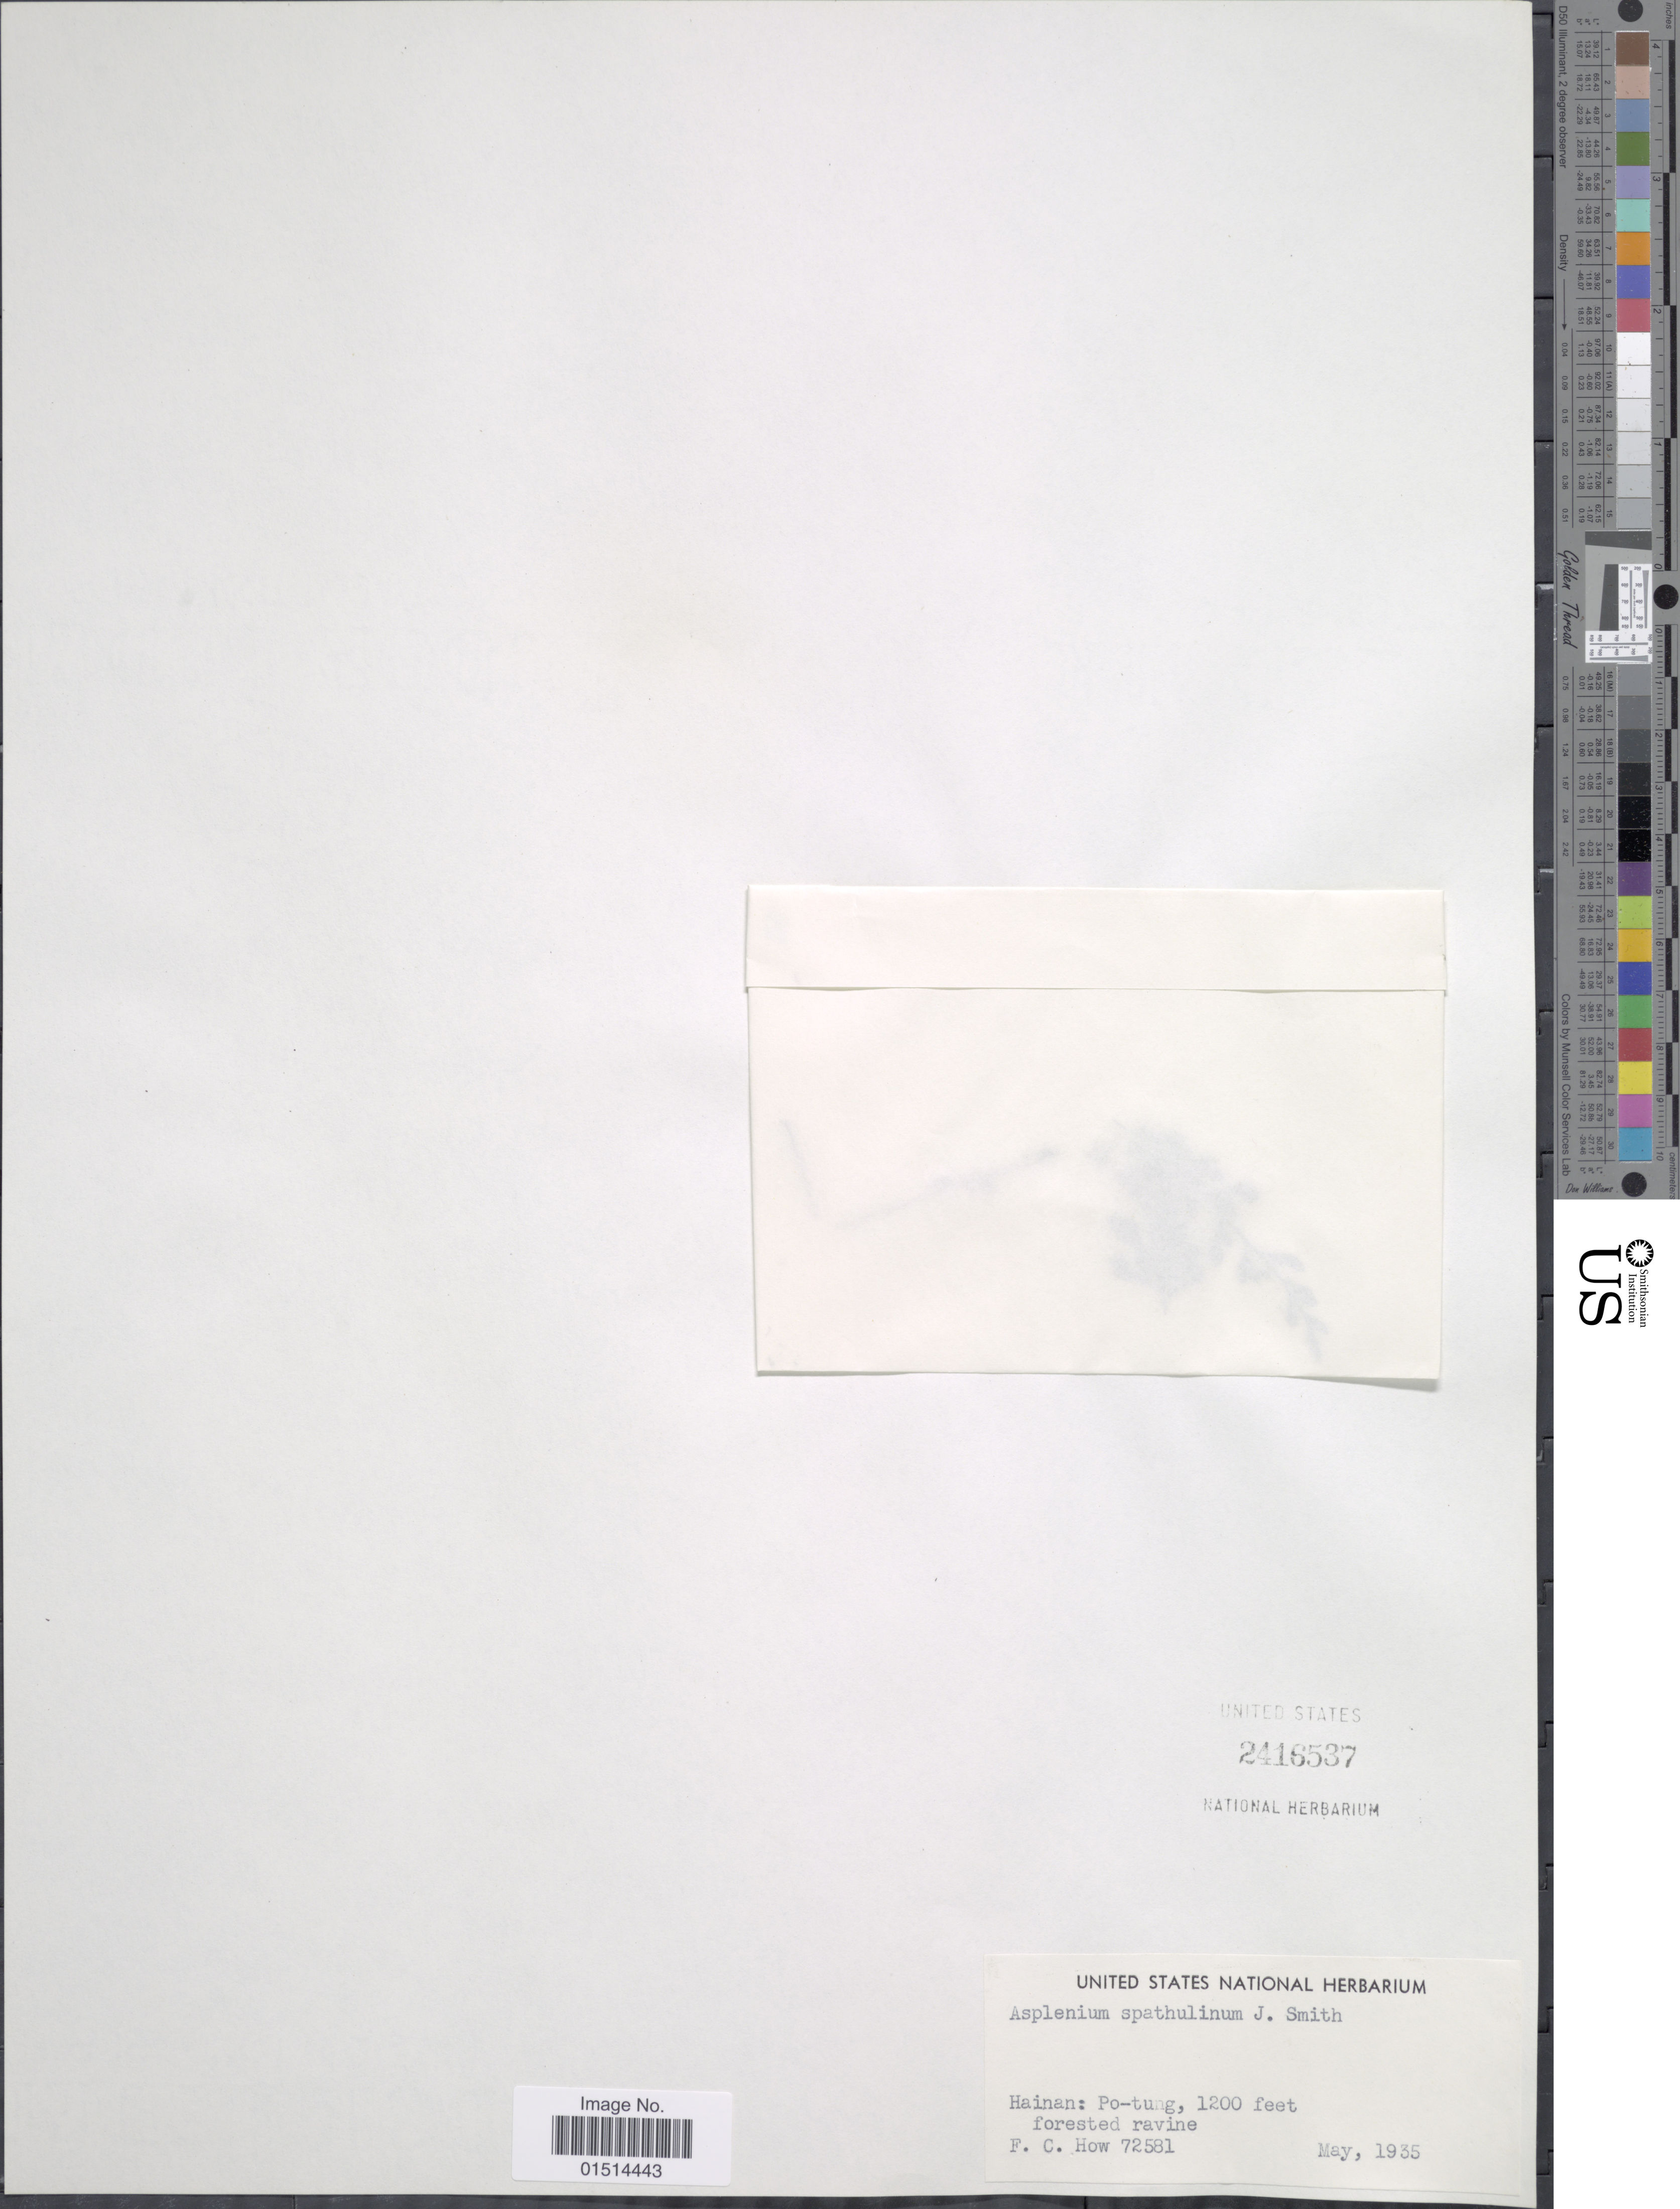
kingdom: Plantae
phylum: Tracheophyta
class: Polypodiopsida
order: Polypodiales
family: Aspleniaceae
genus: Asplenium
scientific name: Asplenium affine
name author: Sw.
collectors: F. C. How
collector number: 72581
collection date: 1935-05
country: China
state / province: Hainan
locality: Hainan: Po-tung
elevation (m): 366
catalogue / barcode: US 2416537